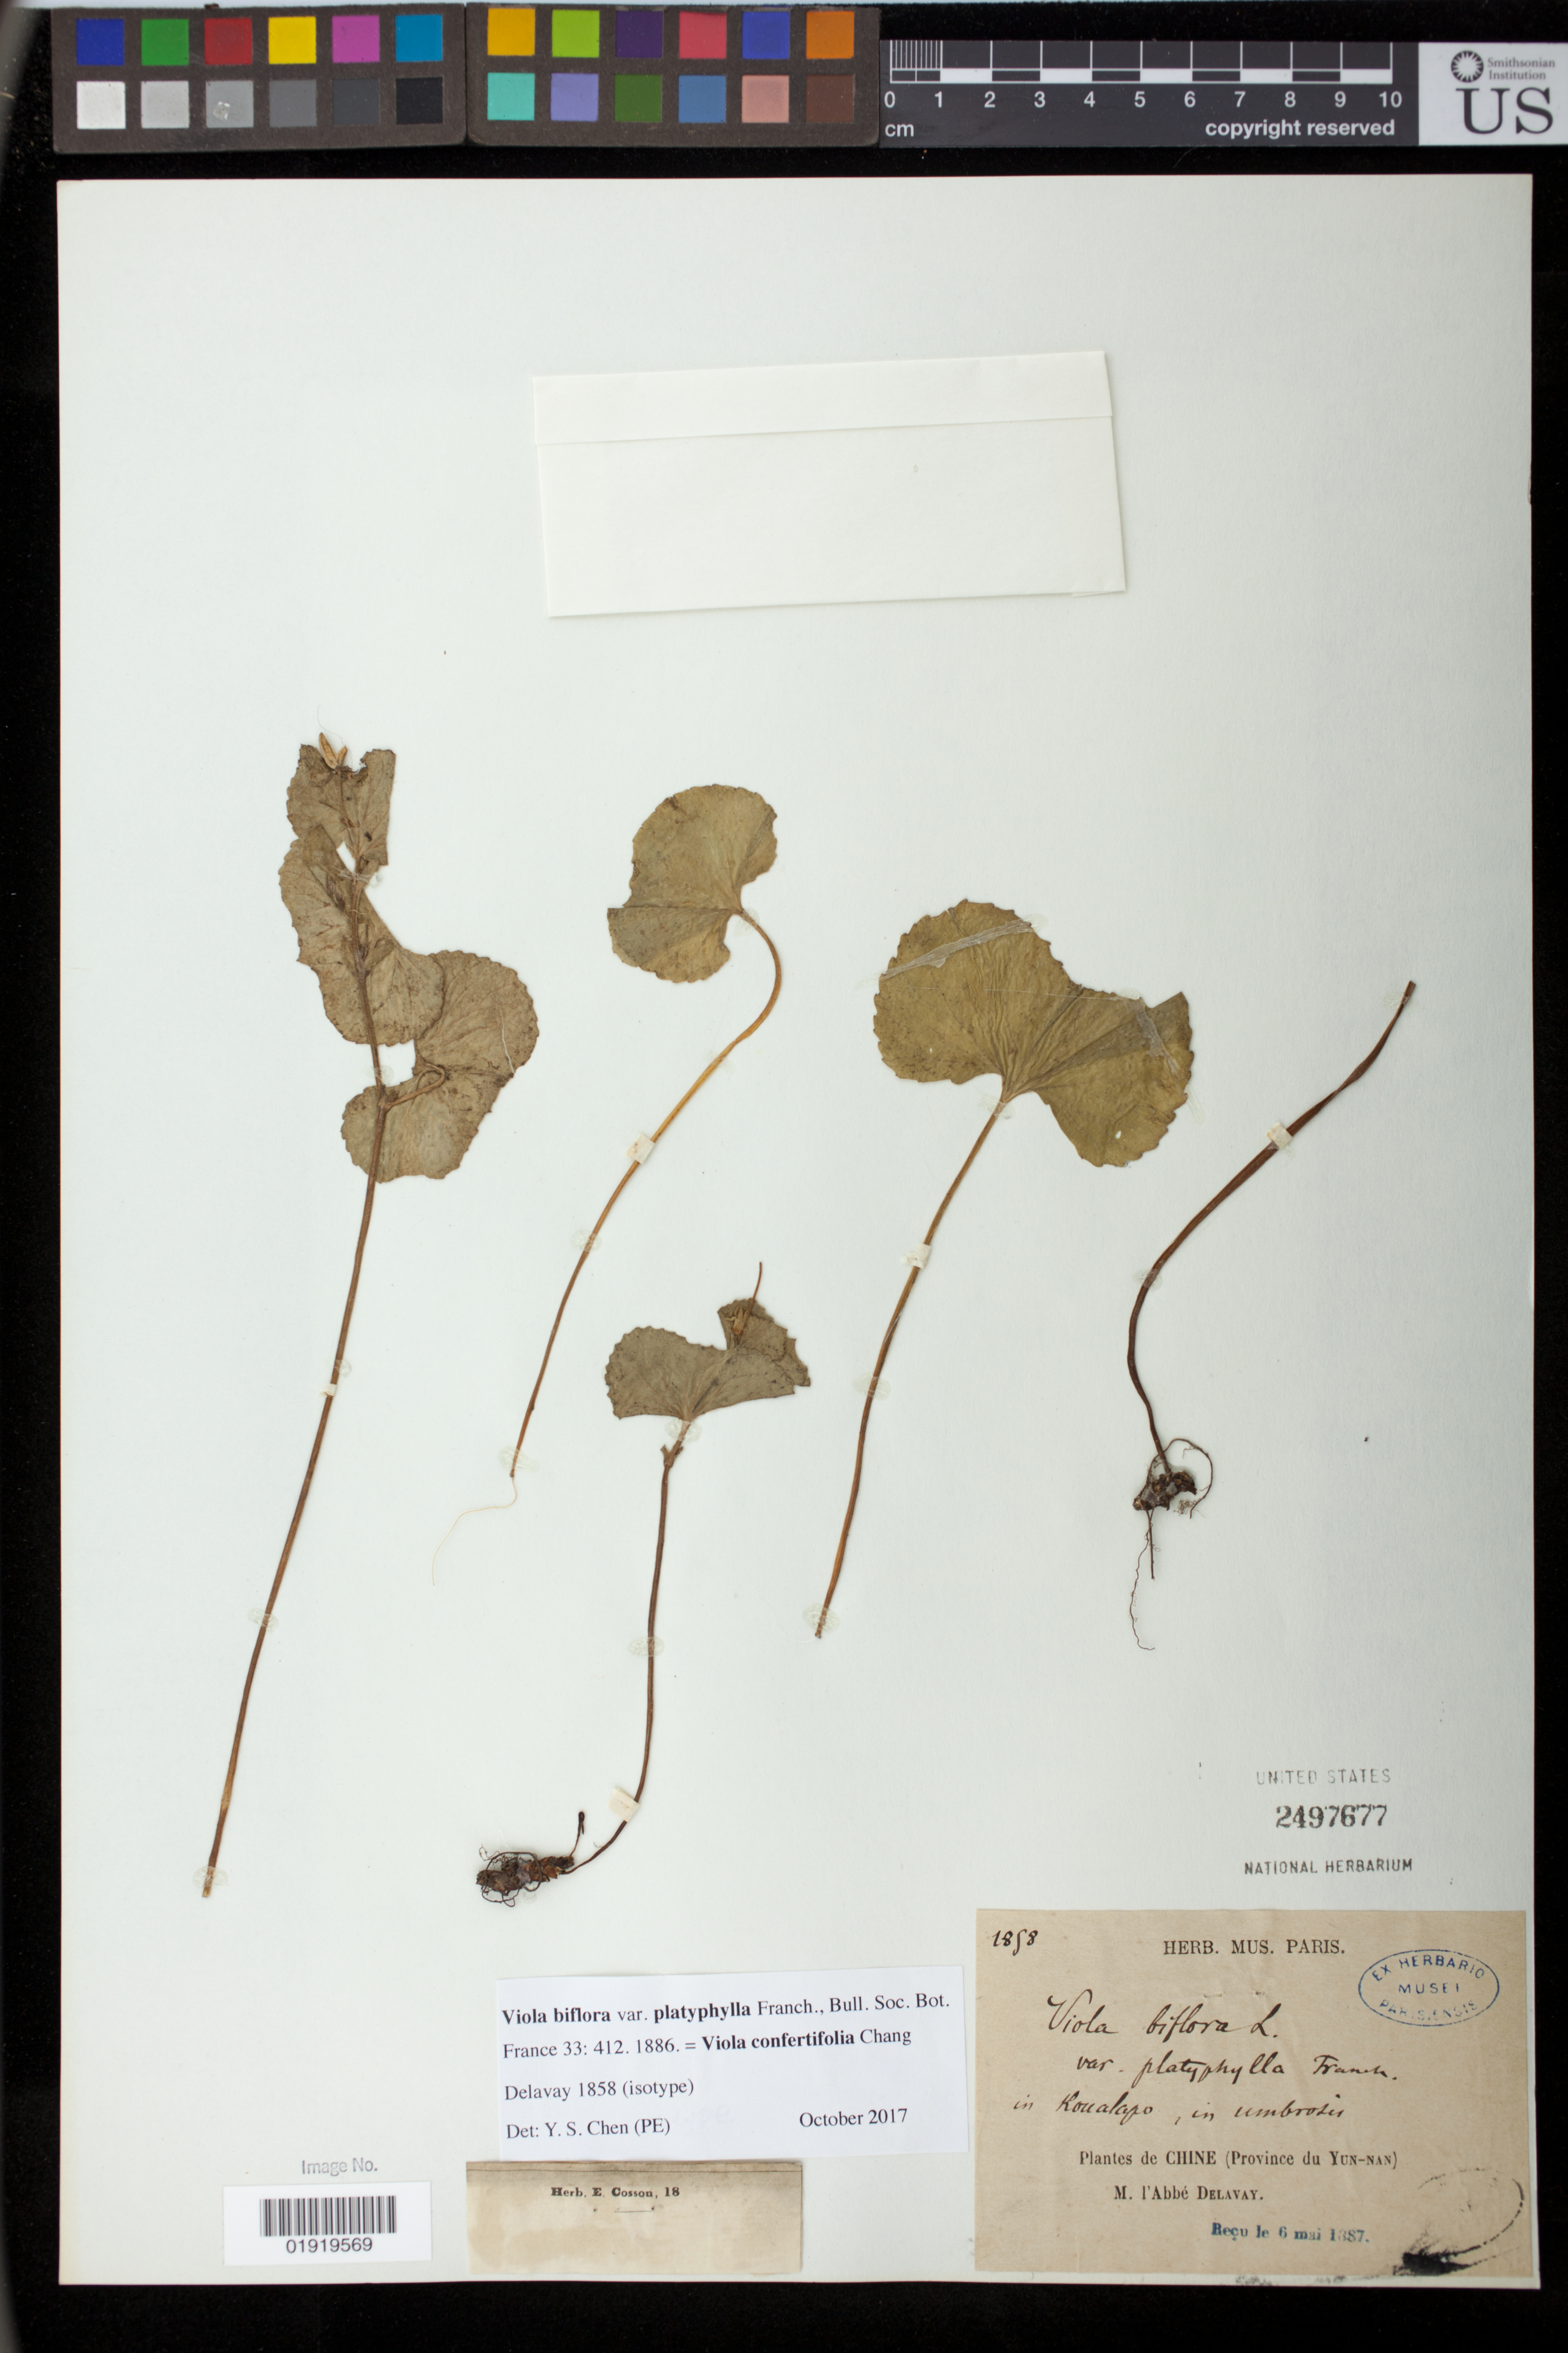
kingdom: Plantae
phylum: Tracheophyta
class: Magnoliopsida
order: Malpighiales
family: Violaceae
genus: Viola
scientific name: Viola biflora var. platyphylla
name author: Franch.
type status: Isotype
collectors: P. Delavay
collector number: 1858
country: China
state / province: Yunnan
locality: Province de Yun-nan, Koualapo [Koua-la-po]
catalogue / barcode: US 2497677